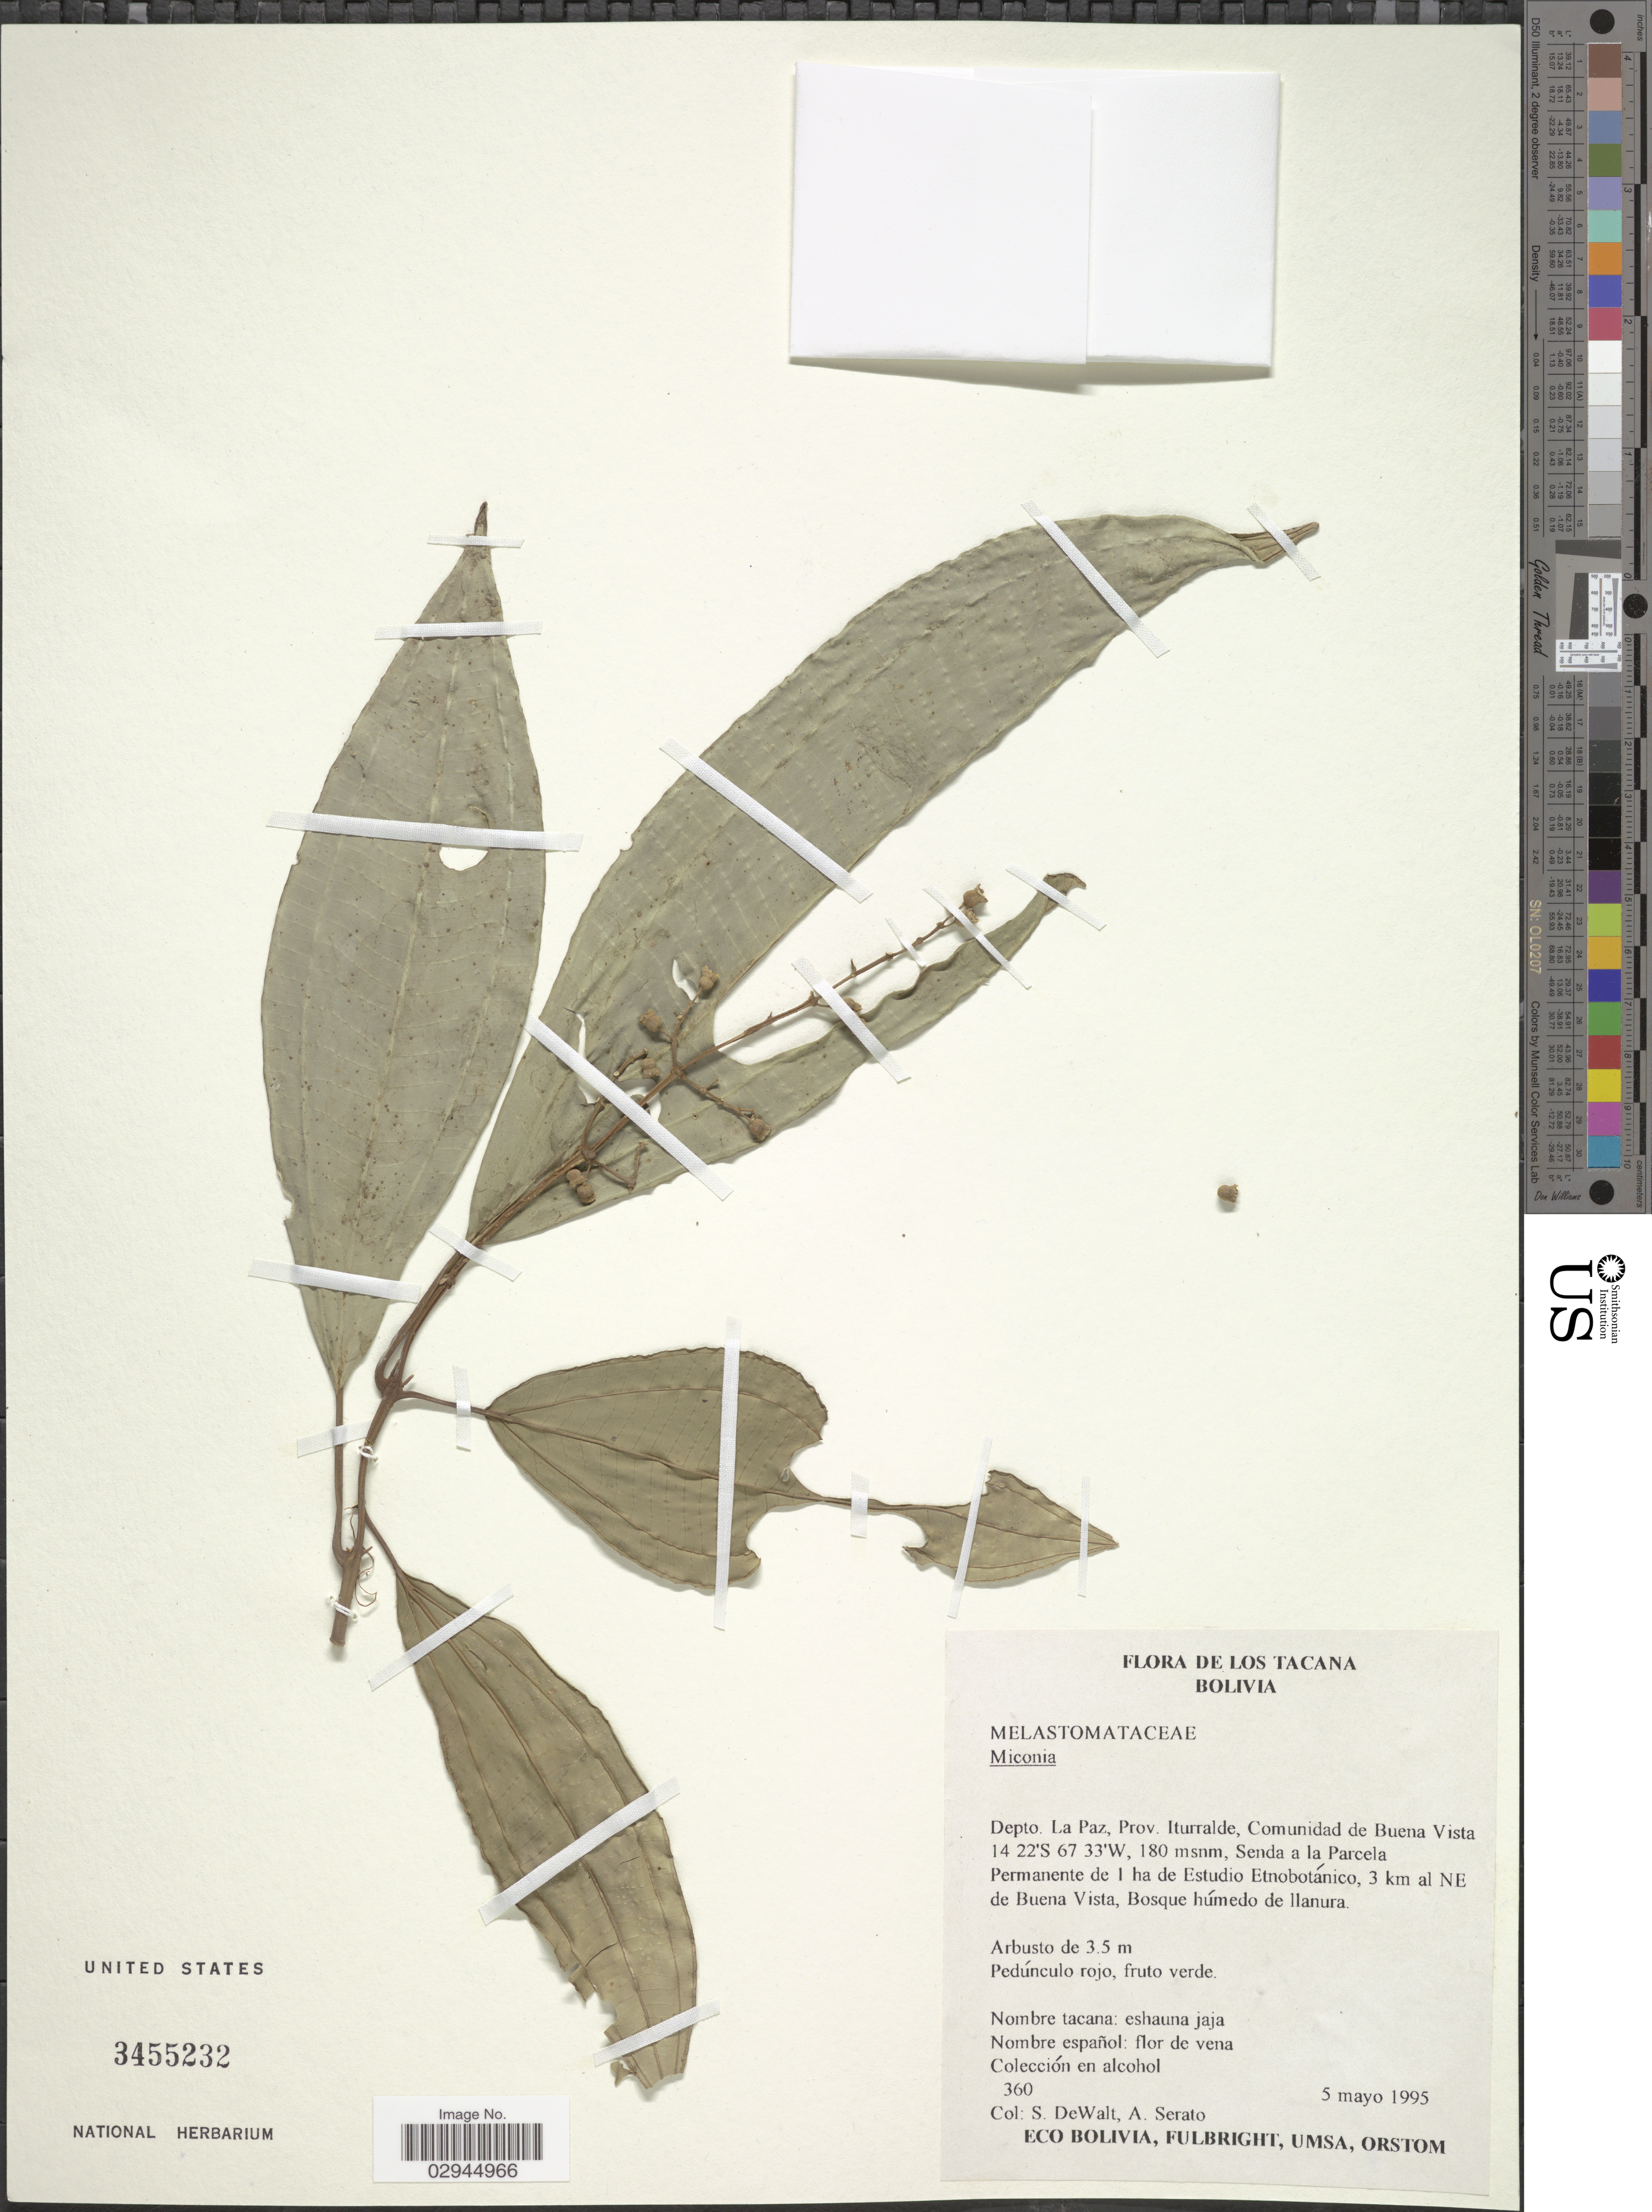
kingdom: Plantae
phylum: Tracheophyta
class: Magnoliopsida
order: Myrtales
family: Melastomataceae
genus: Miconia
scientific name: Miconia sp.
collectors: S. DeWalt & A. Serato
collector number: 360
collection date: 1995-05-05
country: Bolivia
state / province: La Paz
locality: Depto. La Paz, Prov. Iturralde, Comunidad de Buena Vista, Senda a la Parcela. Permanente de l ha de Estudio Etnobotánico, 3 km al NE de Buena Vista.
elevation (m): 180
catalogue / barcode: US 3455232